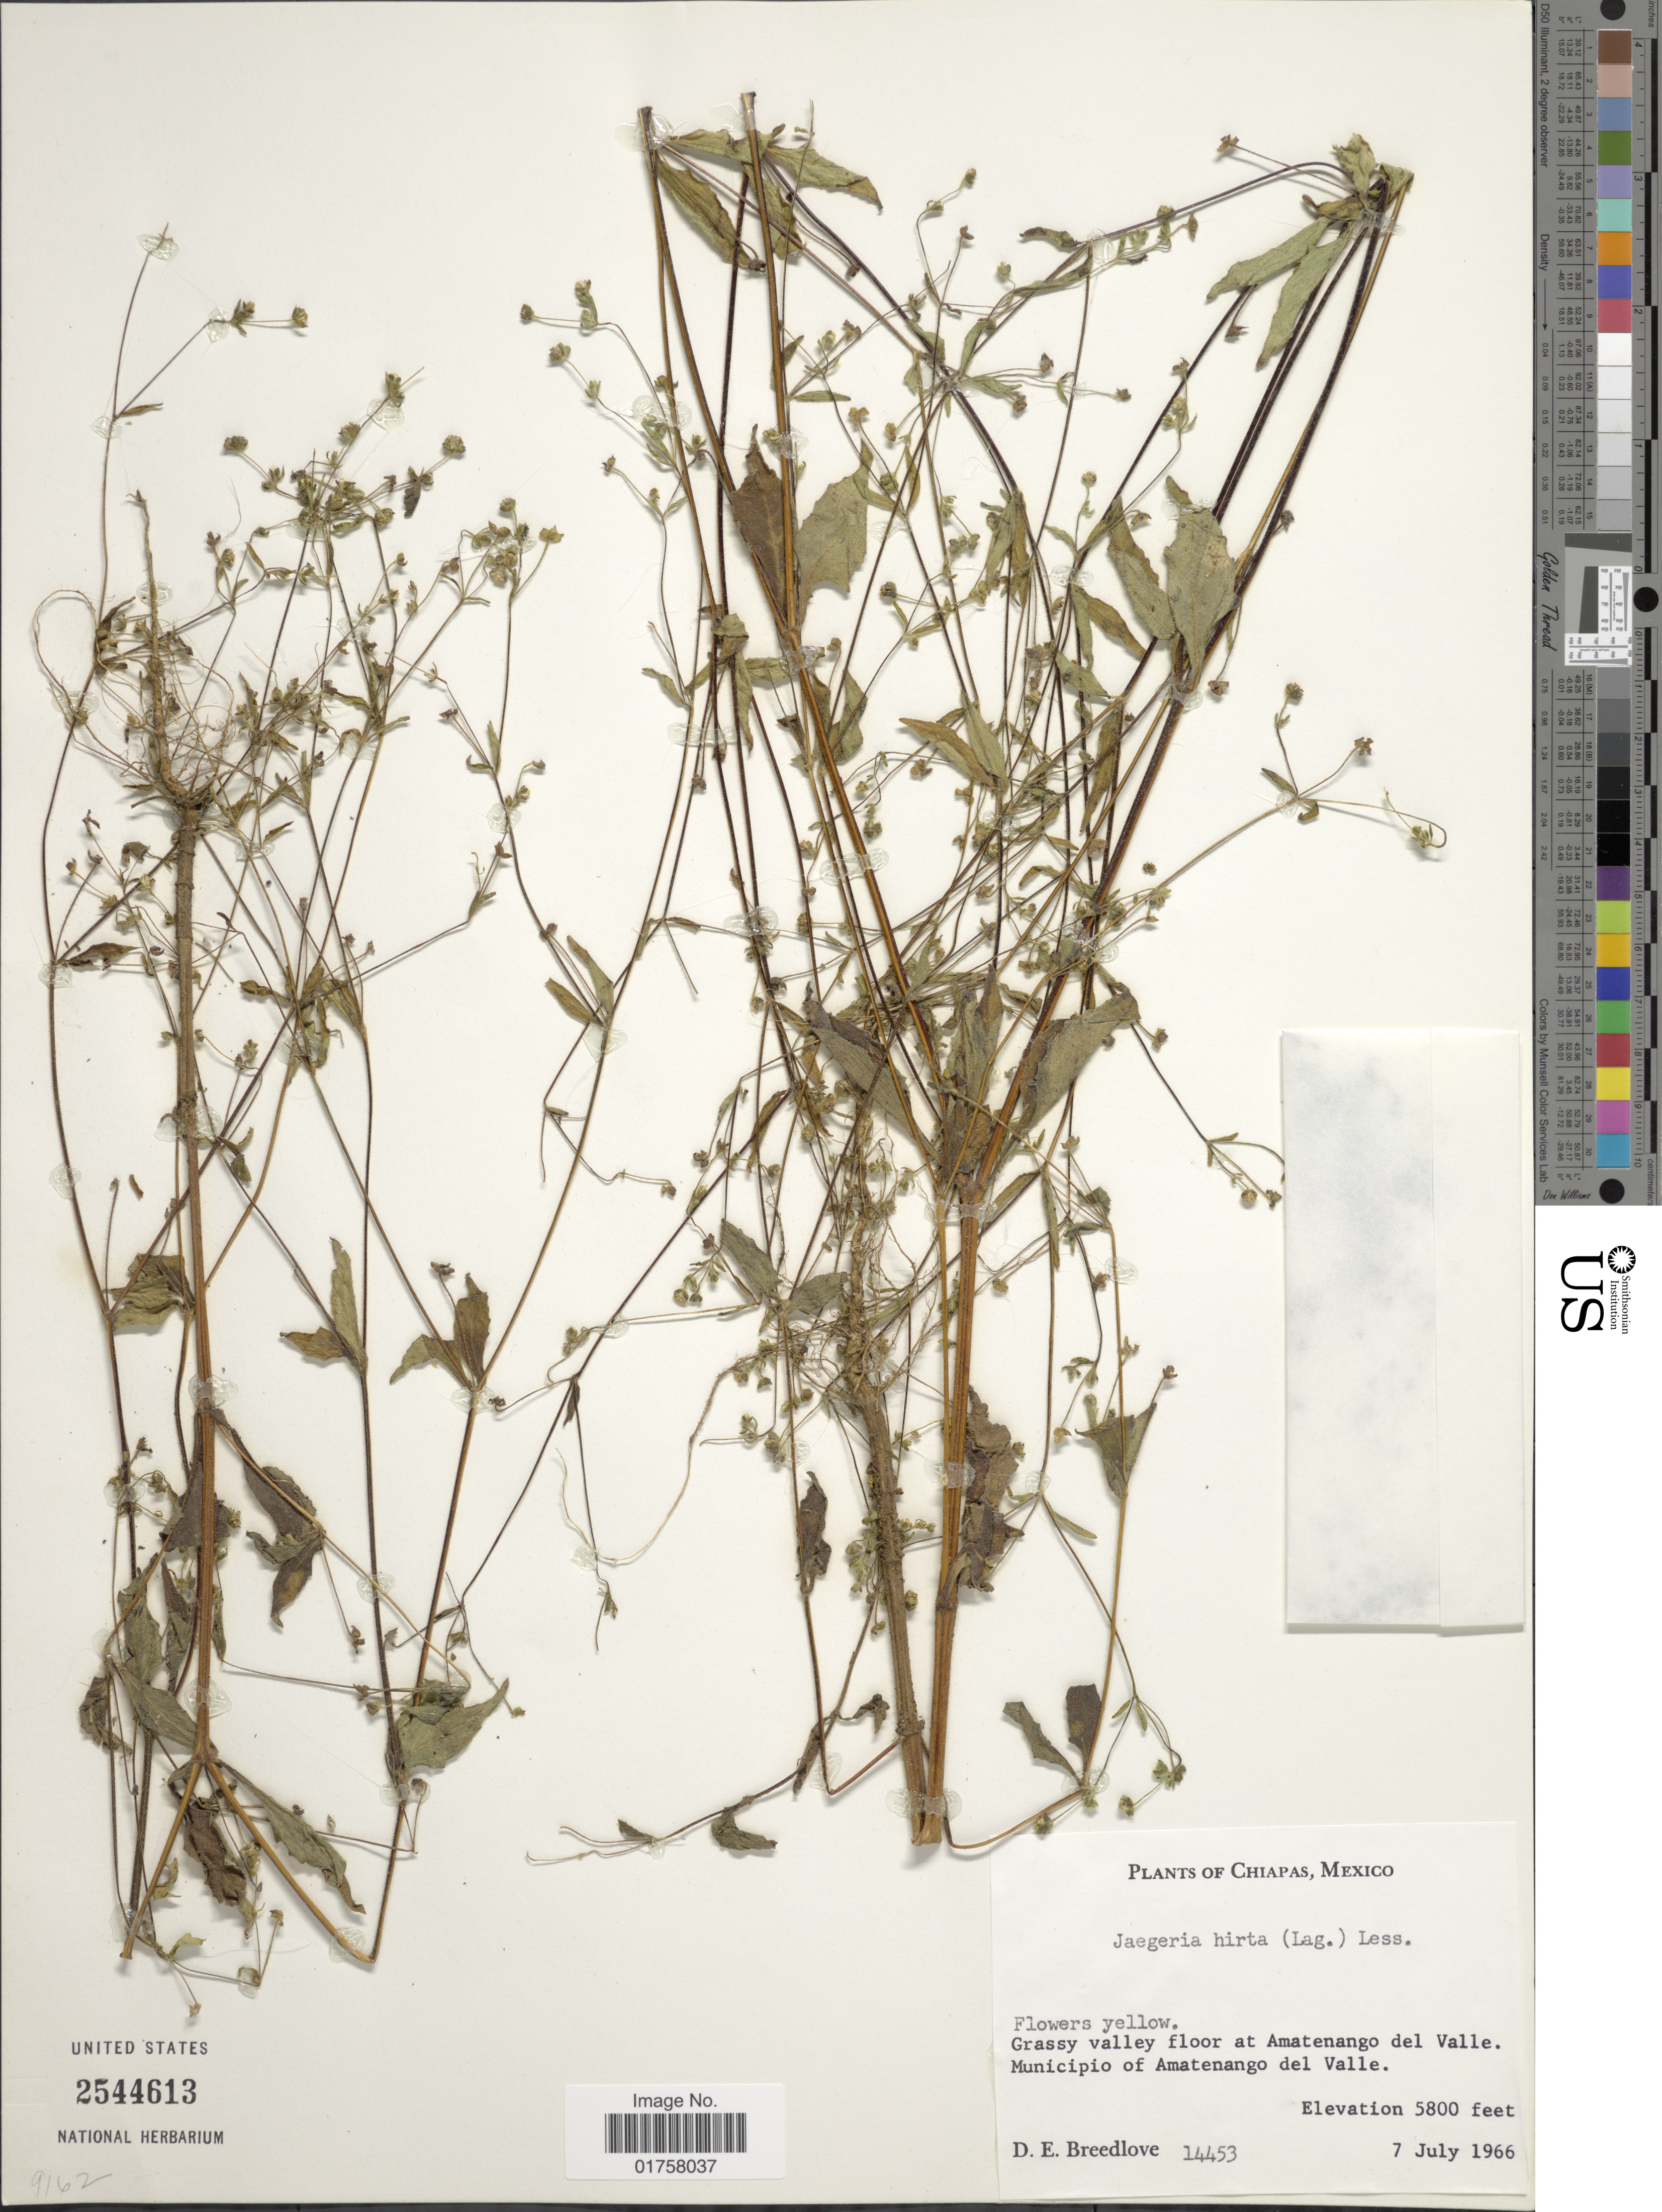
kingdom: Plantae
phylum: Tracheophyta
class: Magnoliopsida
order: Asterales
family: Asteraceae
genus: Jaegeria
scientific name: Jaegeria hirta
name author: (Lag.) Less.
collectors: D. E. Breedlove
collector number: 14453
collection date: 1966-07-07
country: Mexico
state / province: Chiapas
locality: Grassy valley floor at Amatenango del Valle, Municipio of Amatenango del Valle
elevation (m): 1768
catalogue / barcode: US 2544613